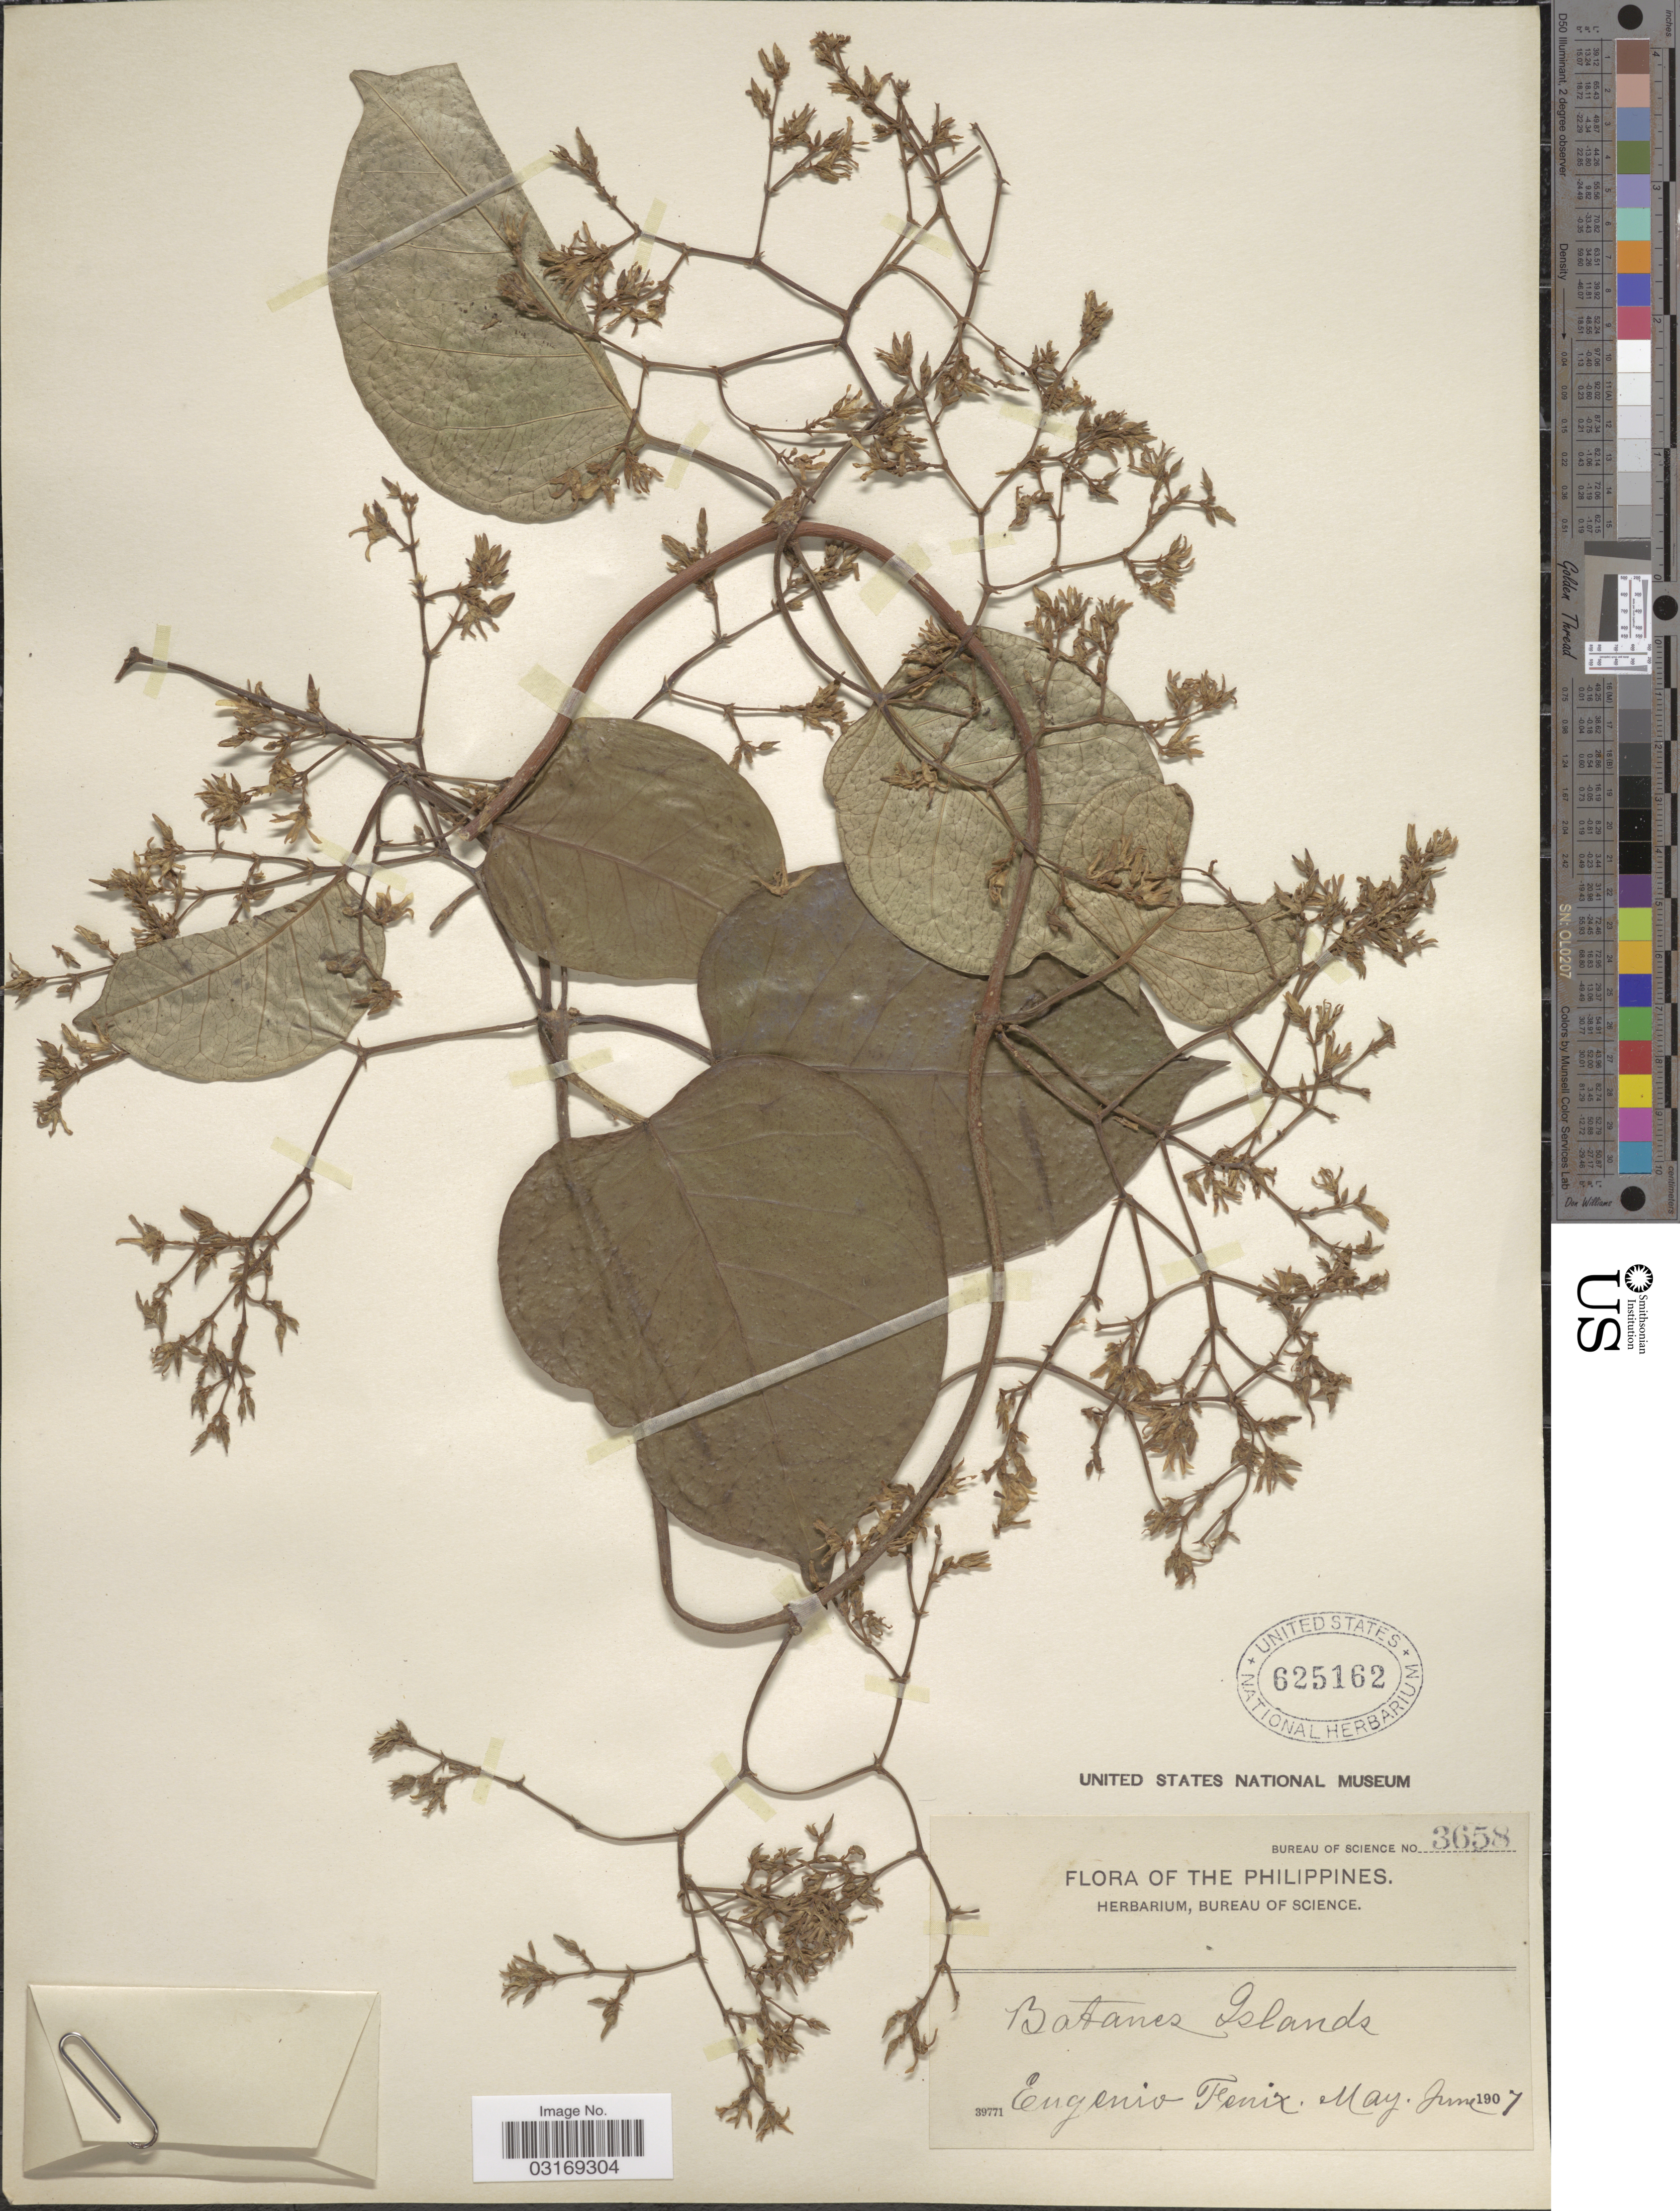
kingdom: Plantae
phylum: Tracheophyta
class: Magnoliopsida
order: Gentianales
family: Apocynaceae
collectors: E. Fénix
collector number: Bureau of Science 3658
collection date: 1907-05/1907-06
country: Philippines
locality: Batanes Islands.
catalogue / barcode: US 625162